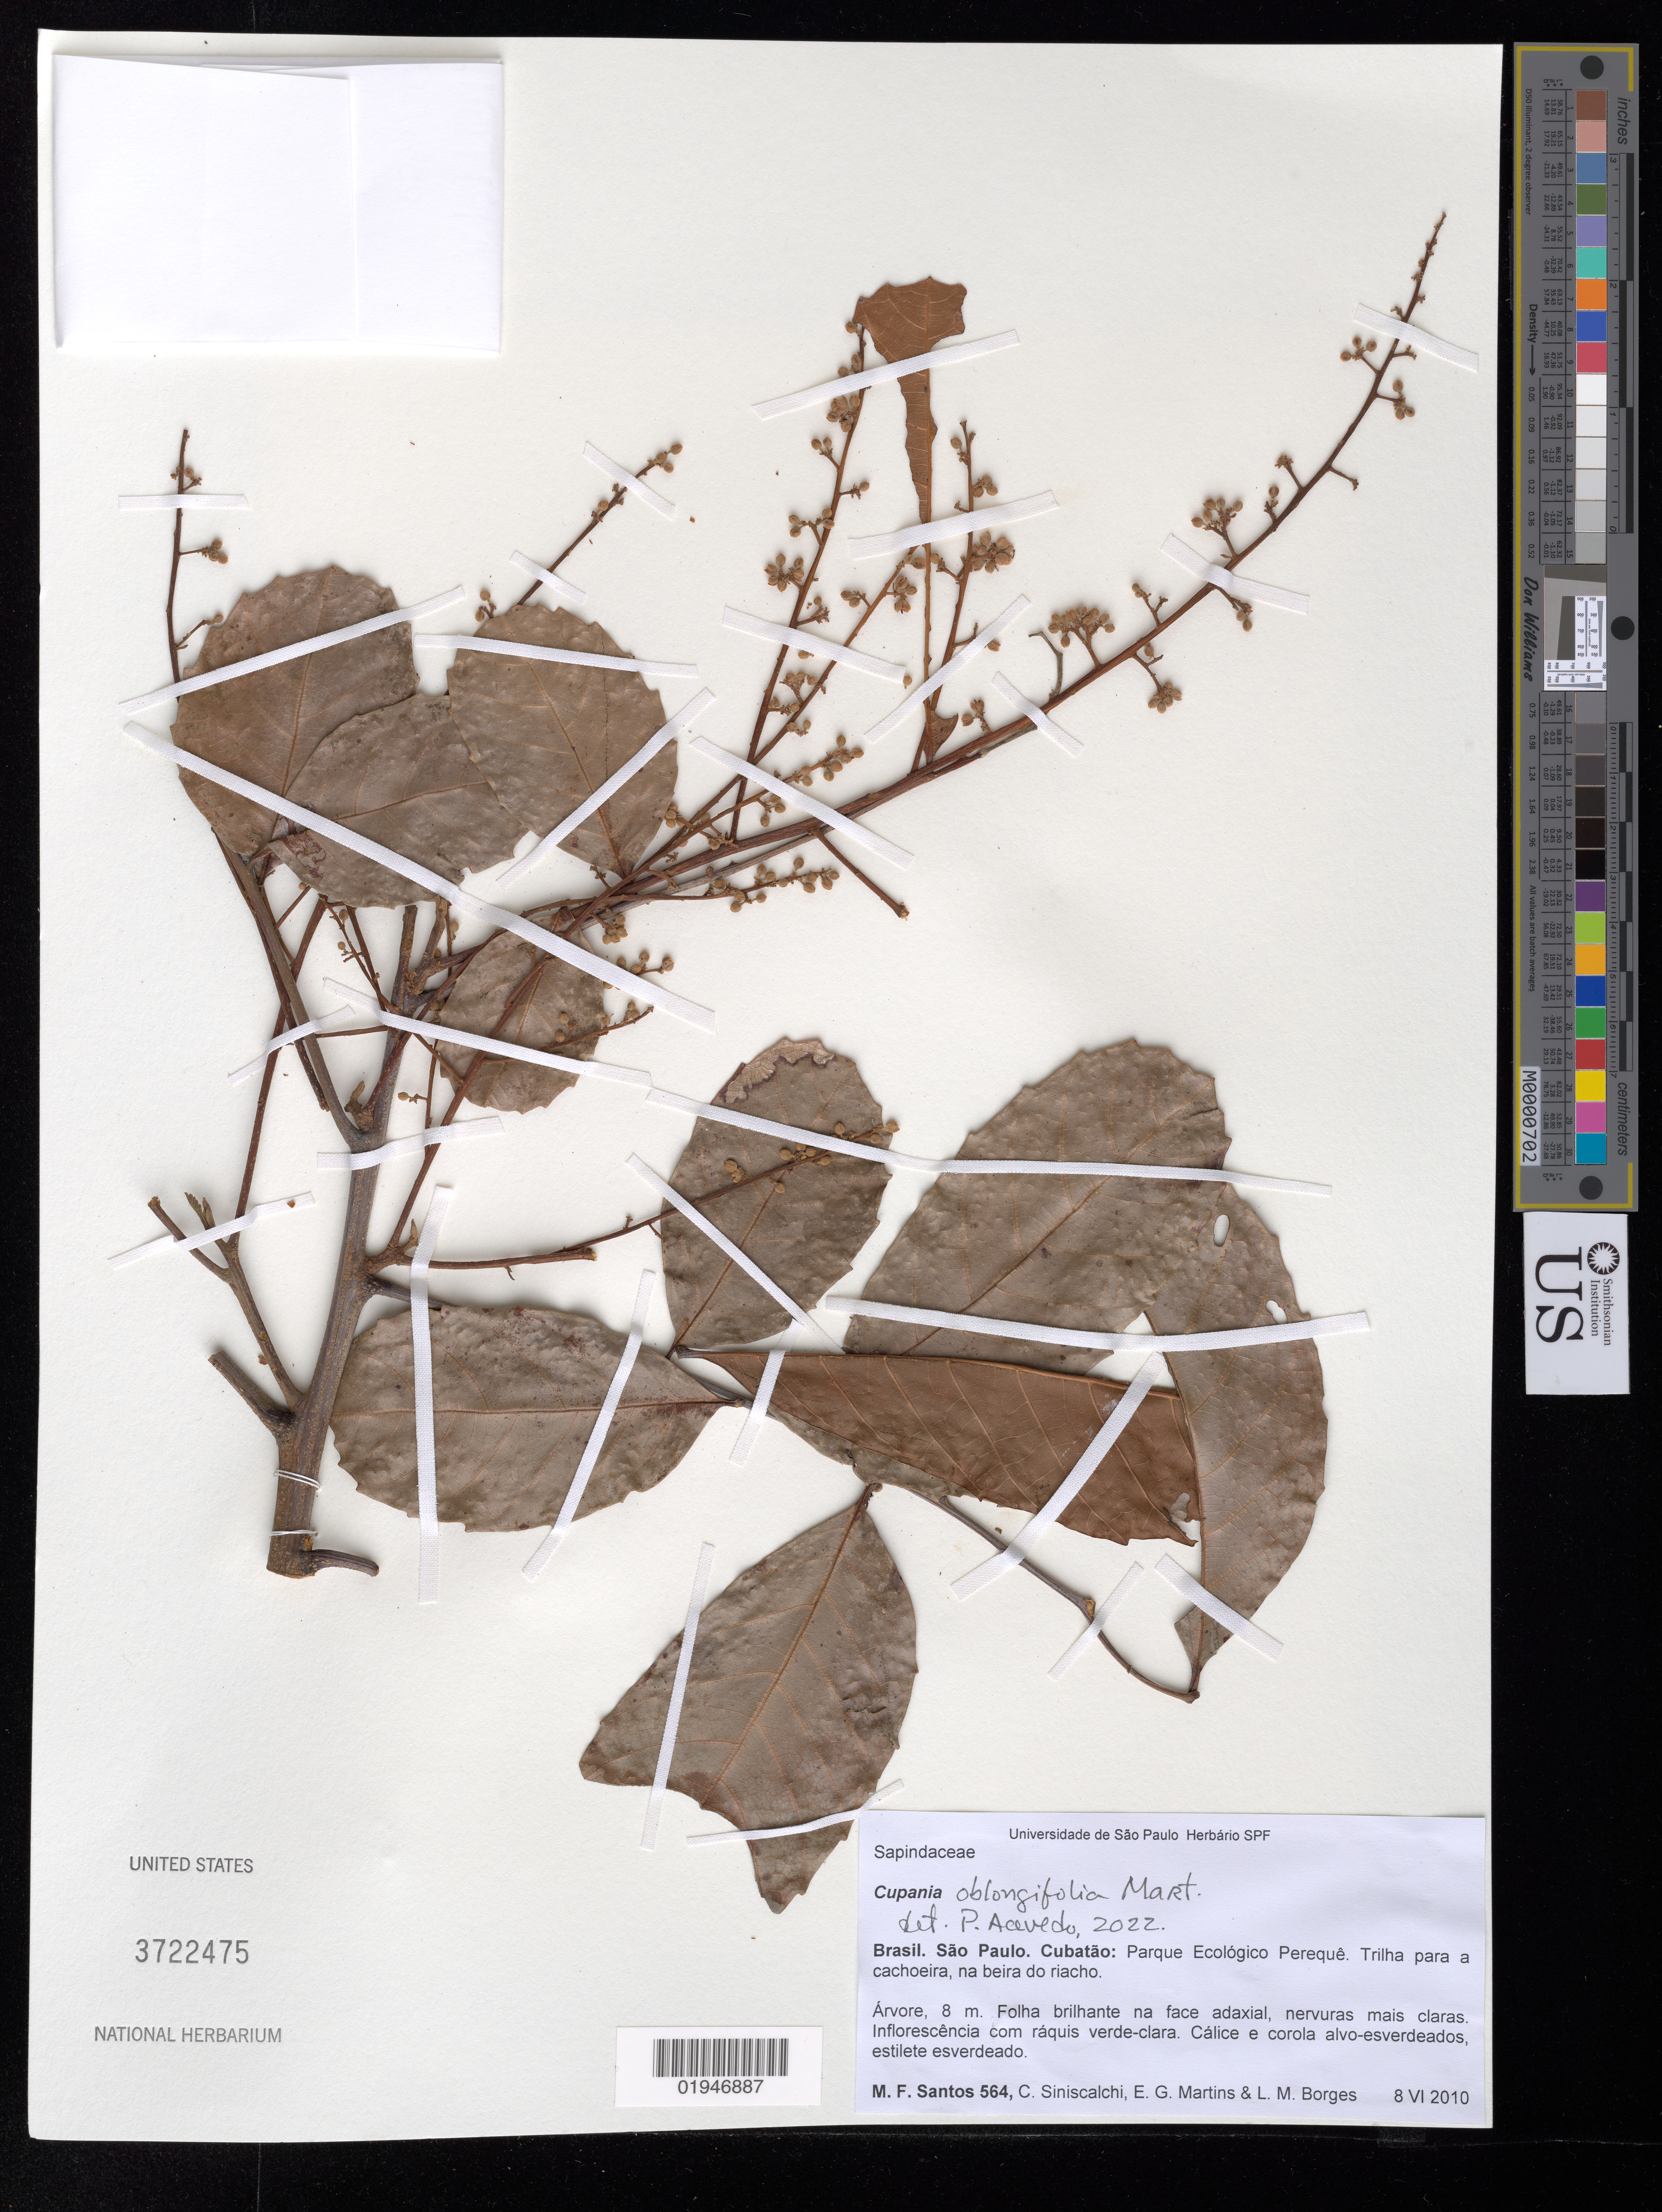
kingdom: Plantae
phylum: Tracheophyta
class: Magnoliopsida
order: Sapindales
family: Sapindaceae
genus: Cupania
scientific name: Cupania oblongifolia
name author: Mart.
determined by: Acevedo-Rodríguez, P., (BOT), Smithsonian Institution - National Museum of Natural History (UNITED STATES)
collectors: M. Santos, C. Siniscalchi, E. Martins & L. M. Borges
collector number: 564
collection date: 2010-06-08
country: Brazil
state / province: São Paulo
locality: Cubatão. Parque Ecológico Perequê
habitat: Trilha para a cachoeira, na beira do riacho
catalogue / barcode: US 3722457